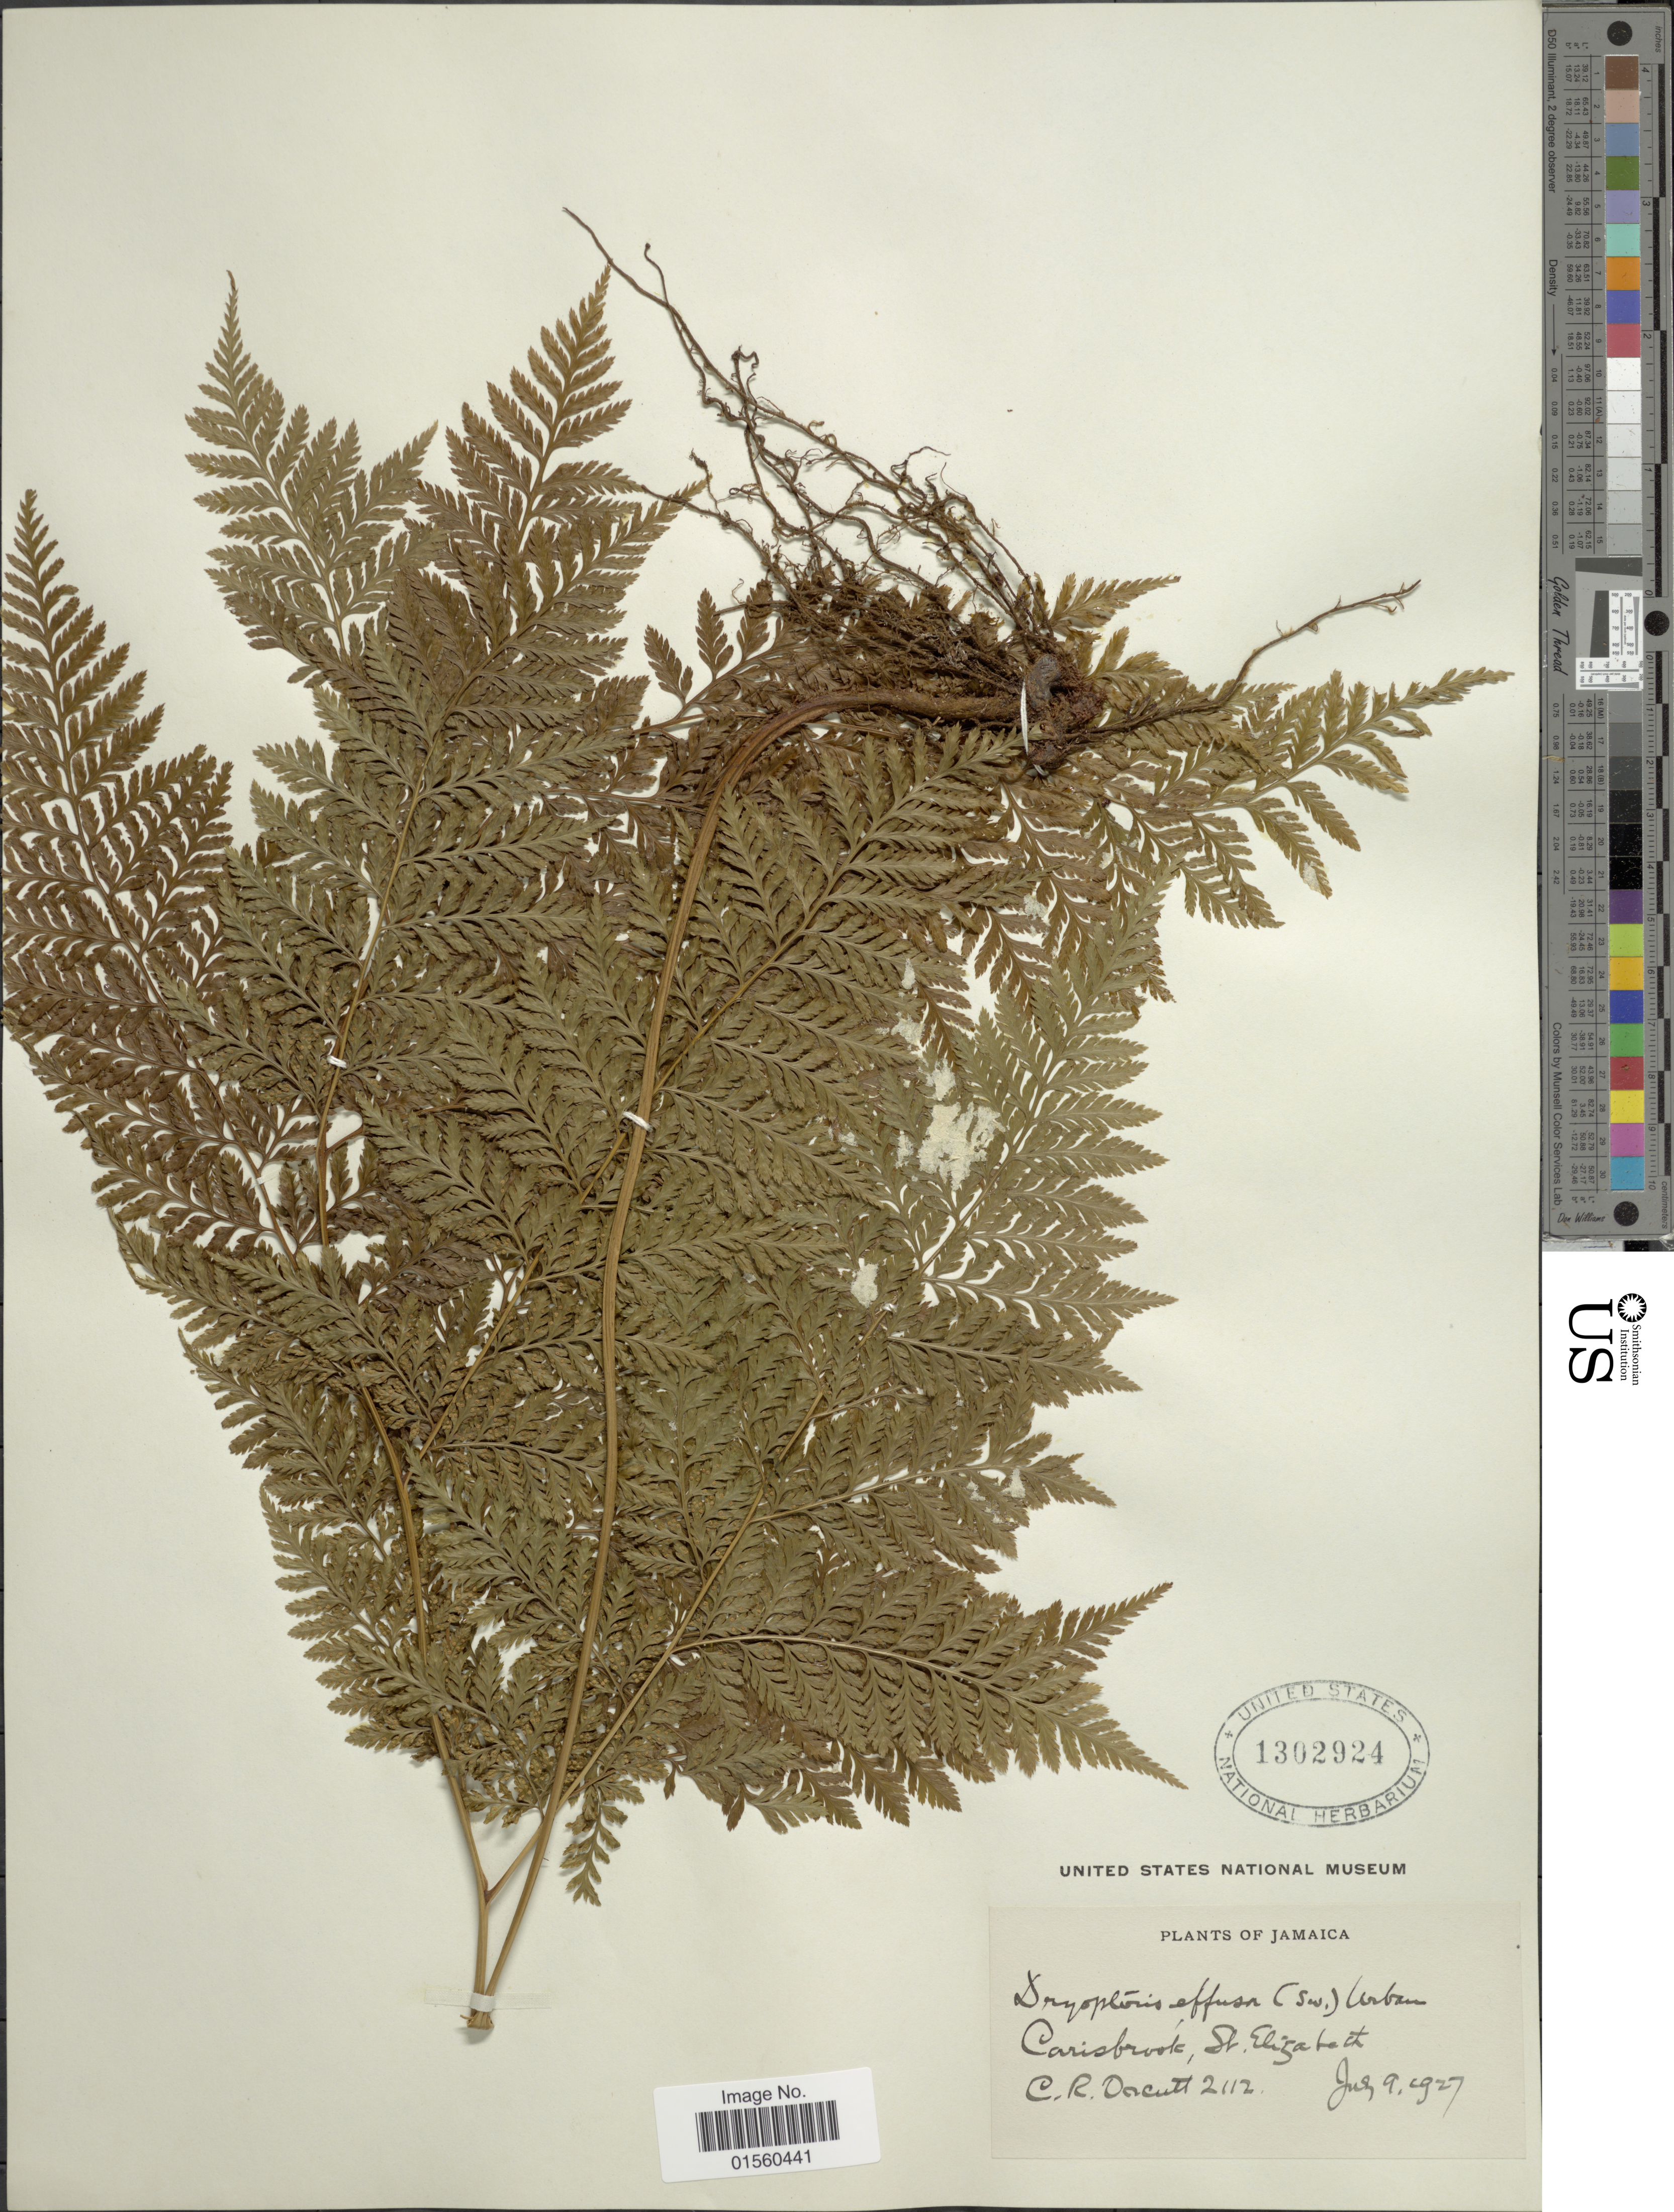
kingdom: Plantae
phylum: Tracheophyta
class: Polypodiopsida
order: Polypodiales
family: Dryopteridaceae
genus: Parapolystichum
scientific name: Parapolystichum effusum var. effusum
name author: (Sw.) Ching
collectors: C. R. Orcutt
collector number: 2112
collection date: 1927-07-09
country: Jamaica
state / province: Saint Elizabeth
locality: Carisbrook, St. Elizabeth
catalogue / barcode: US 1302924